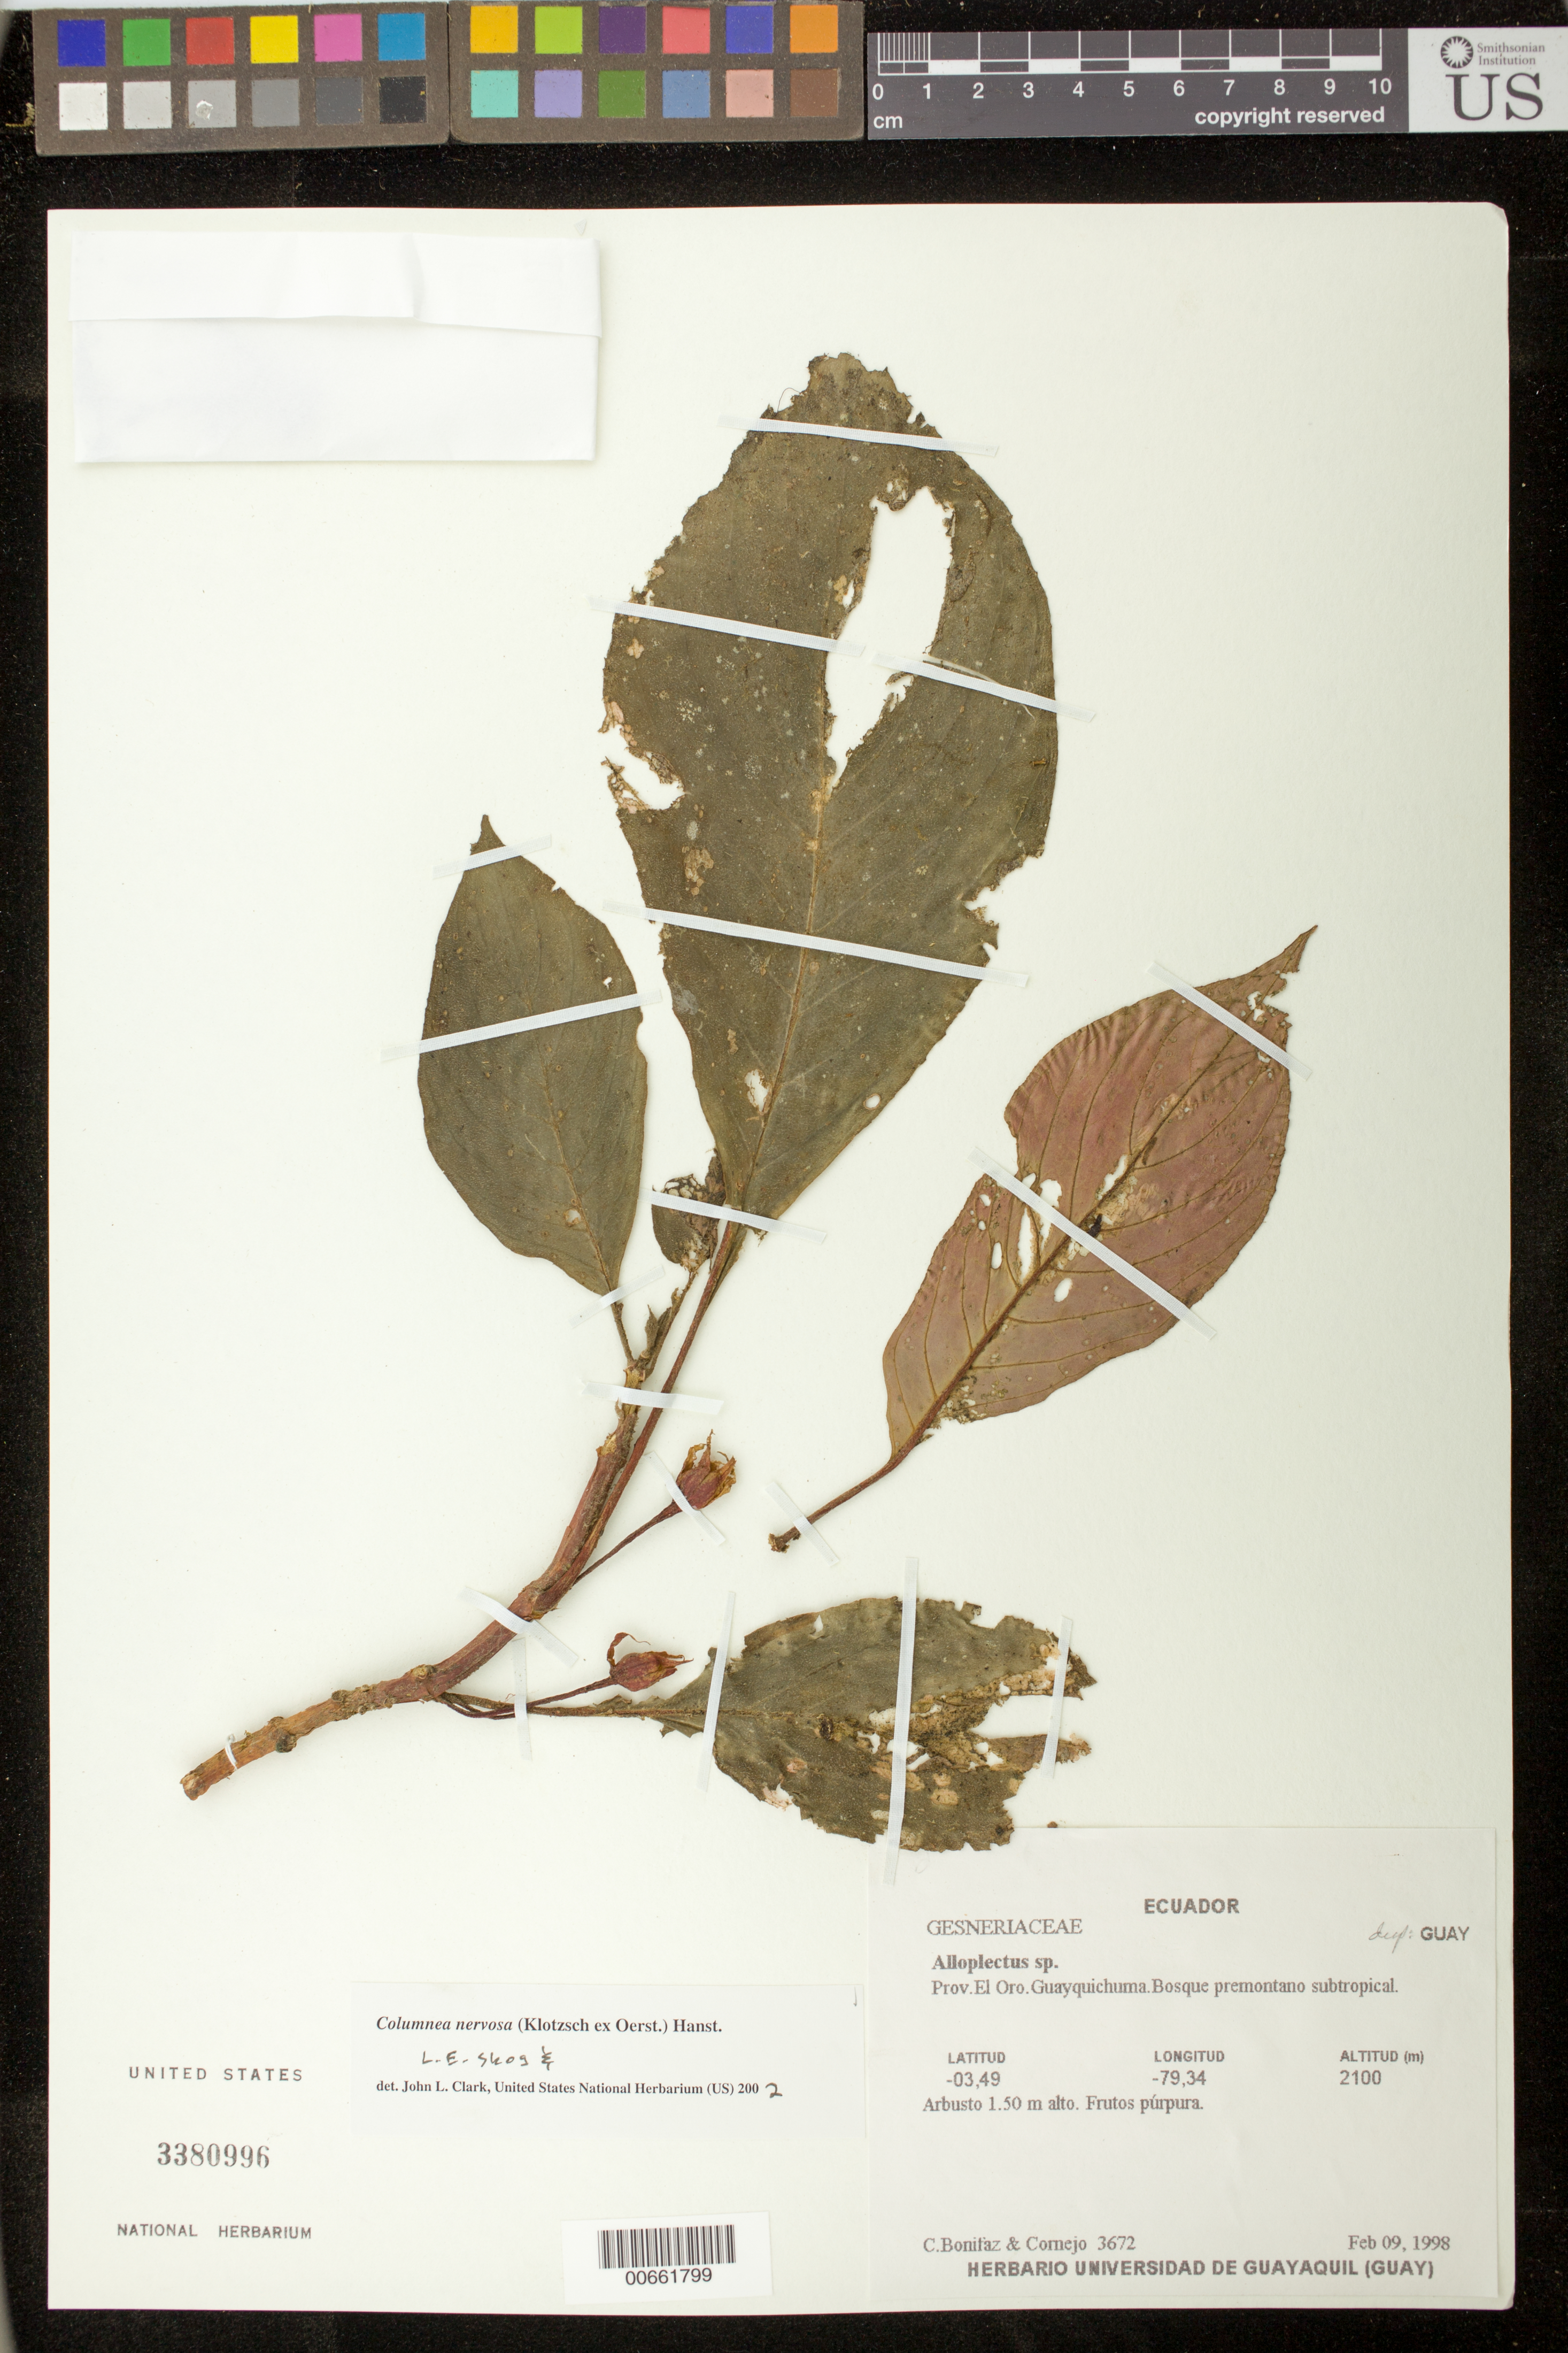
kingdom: Plantae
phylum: Tracheophyta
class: Magnoliopsida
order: Lamiales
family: Gesneriaceae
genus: Columnea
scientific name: Columnea nervosa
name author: (Klotzsch ex Oerst.) Hanst.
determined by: Clark, J. L.; Skog, Laurence E.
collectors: C. Bonifaz & X. F. Cornejo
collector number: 3672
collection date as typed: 09 Feb 1998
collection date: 1998-02-09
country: Ecuador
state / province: El Oro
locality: Guayquichuma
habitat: Bosque premontano subtropical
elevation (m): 2100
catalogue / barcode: US 3380996